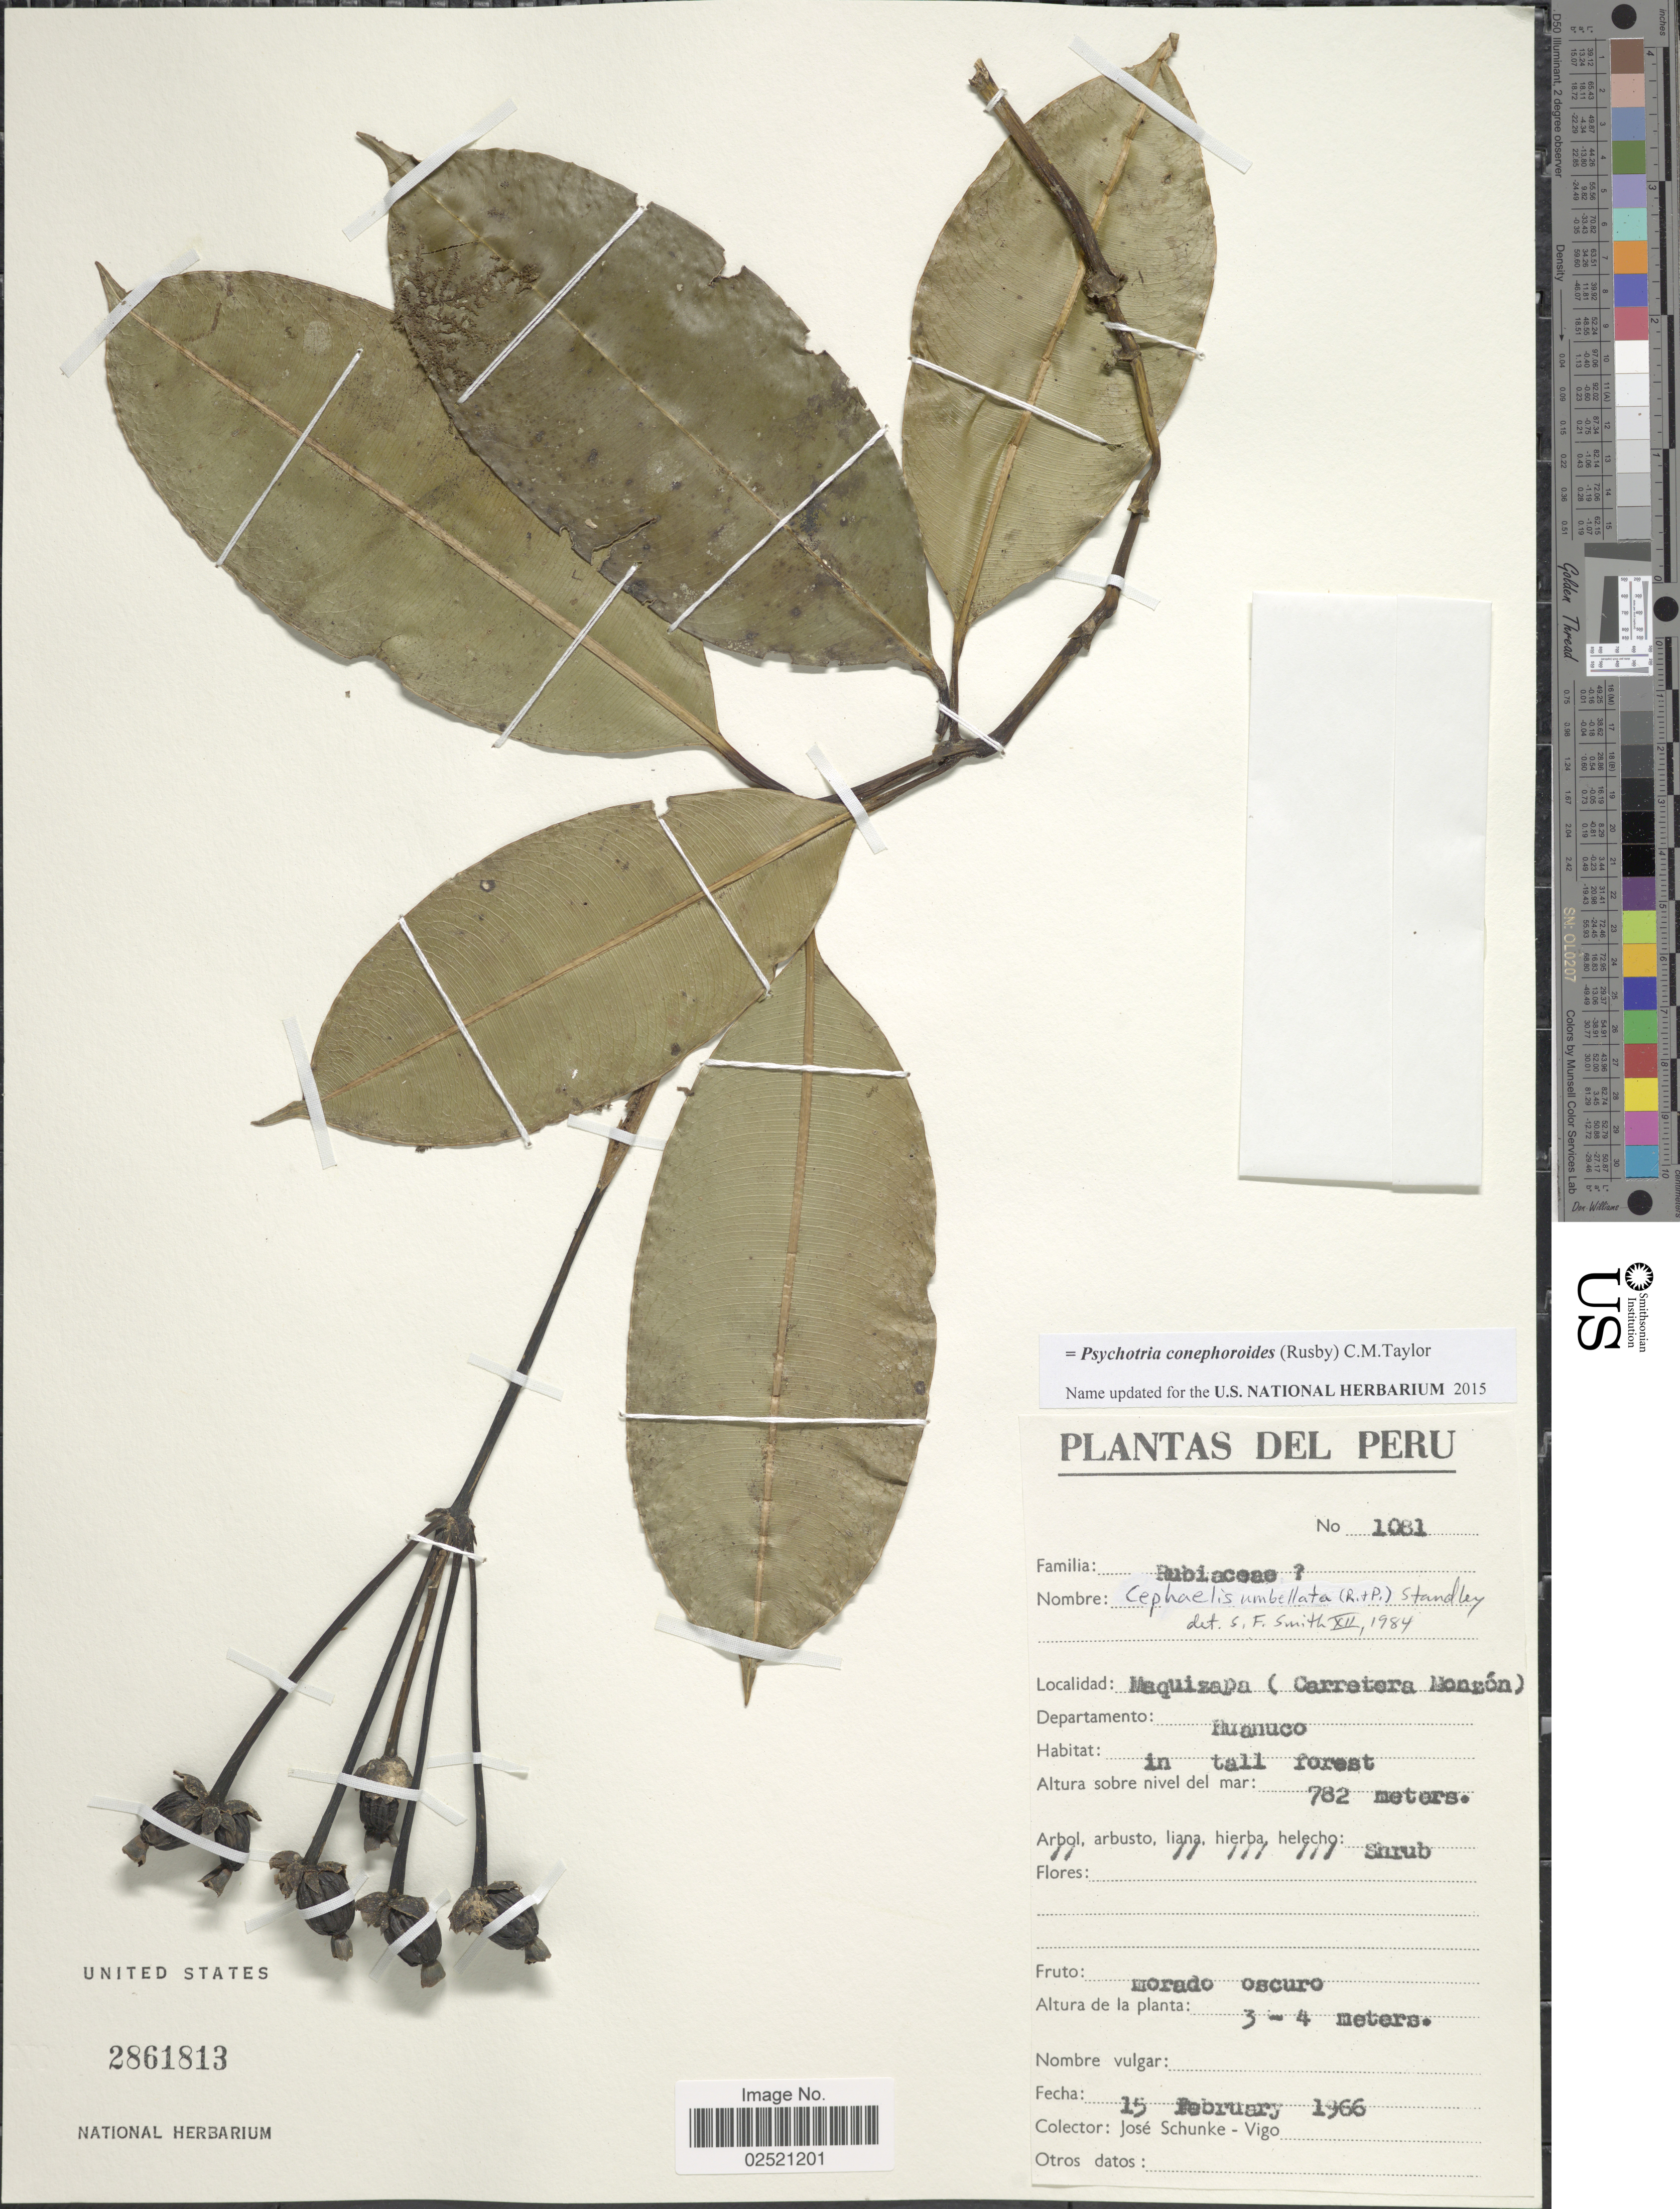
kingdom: Plantae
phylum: Tracheophyta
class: Magnoliopsida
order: Gentianales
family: Rubiaceae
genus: Psychotria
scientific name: Psychotria conephoroides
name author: (Rusby) C.M. Taylor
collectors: J. Schunke Vigo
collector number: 1081*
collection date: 1966-02-15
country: Peru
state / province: Huánuco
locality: Maquizapa (Carretera Monzon), in tall forest.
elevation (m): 782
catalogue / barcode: US 2861813